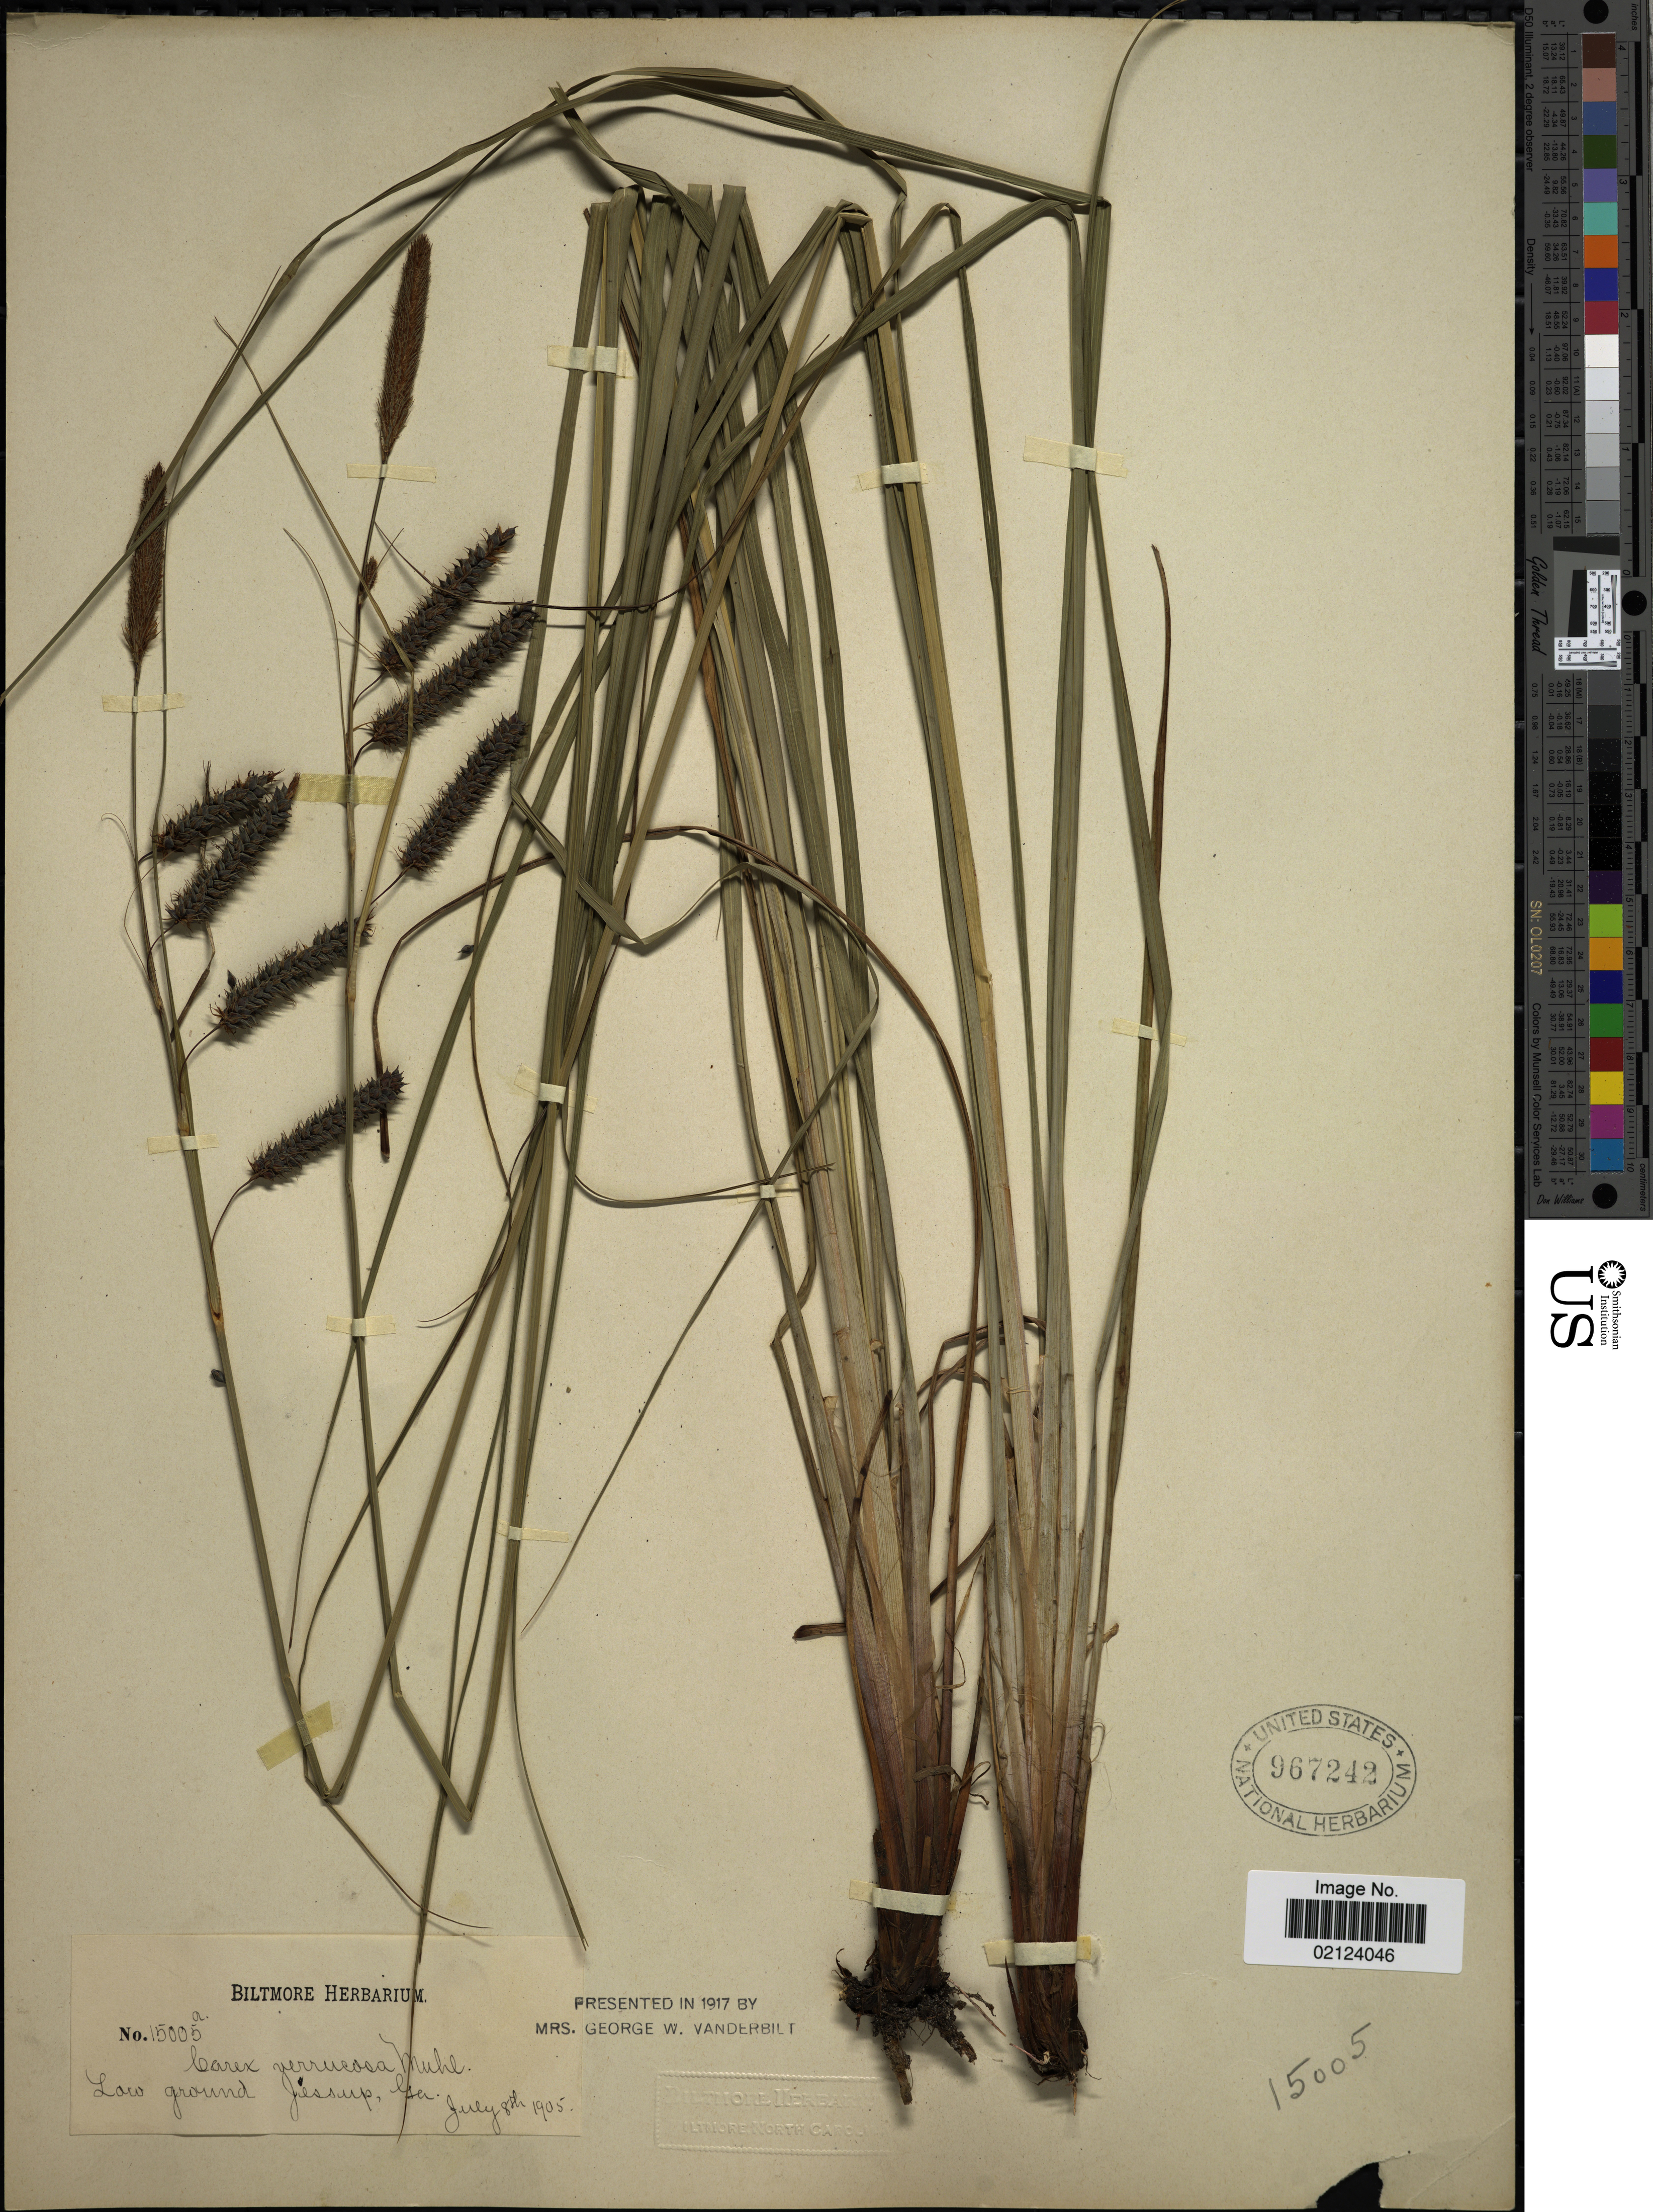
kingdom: Plantae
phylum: Tracheophyta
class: Liliopsida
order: Poales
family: Cyperaceae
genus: Carex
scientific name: Carex glaucescens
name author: Elliott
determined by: Strong, Mark T., (BOT), Smithsonian Institution - National Museum of Natural History (UNITED STATES)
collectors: ex herb. Biltmore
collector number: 15005A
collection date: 1905-07-08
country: United States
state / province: Georgia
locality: Jessup.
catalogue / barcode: US 967242